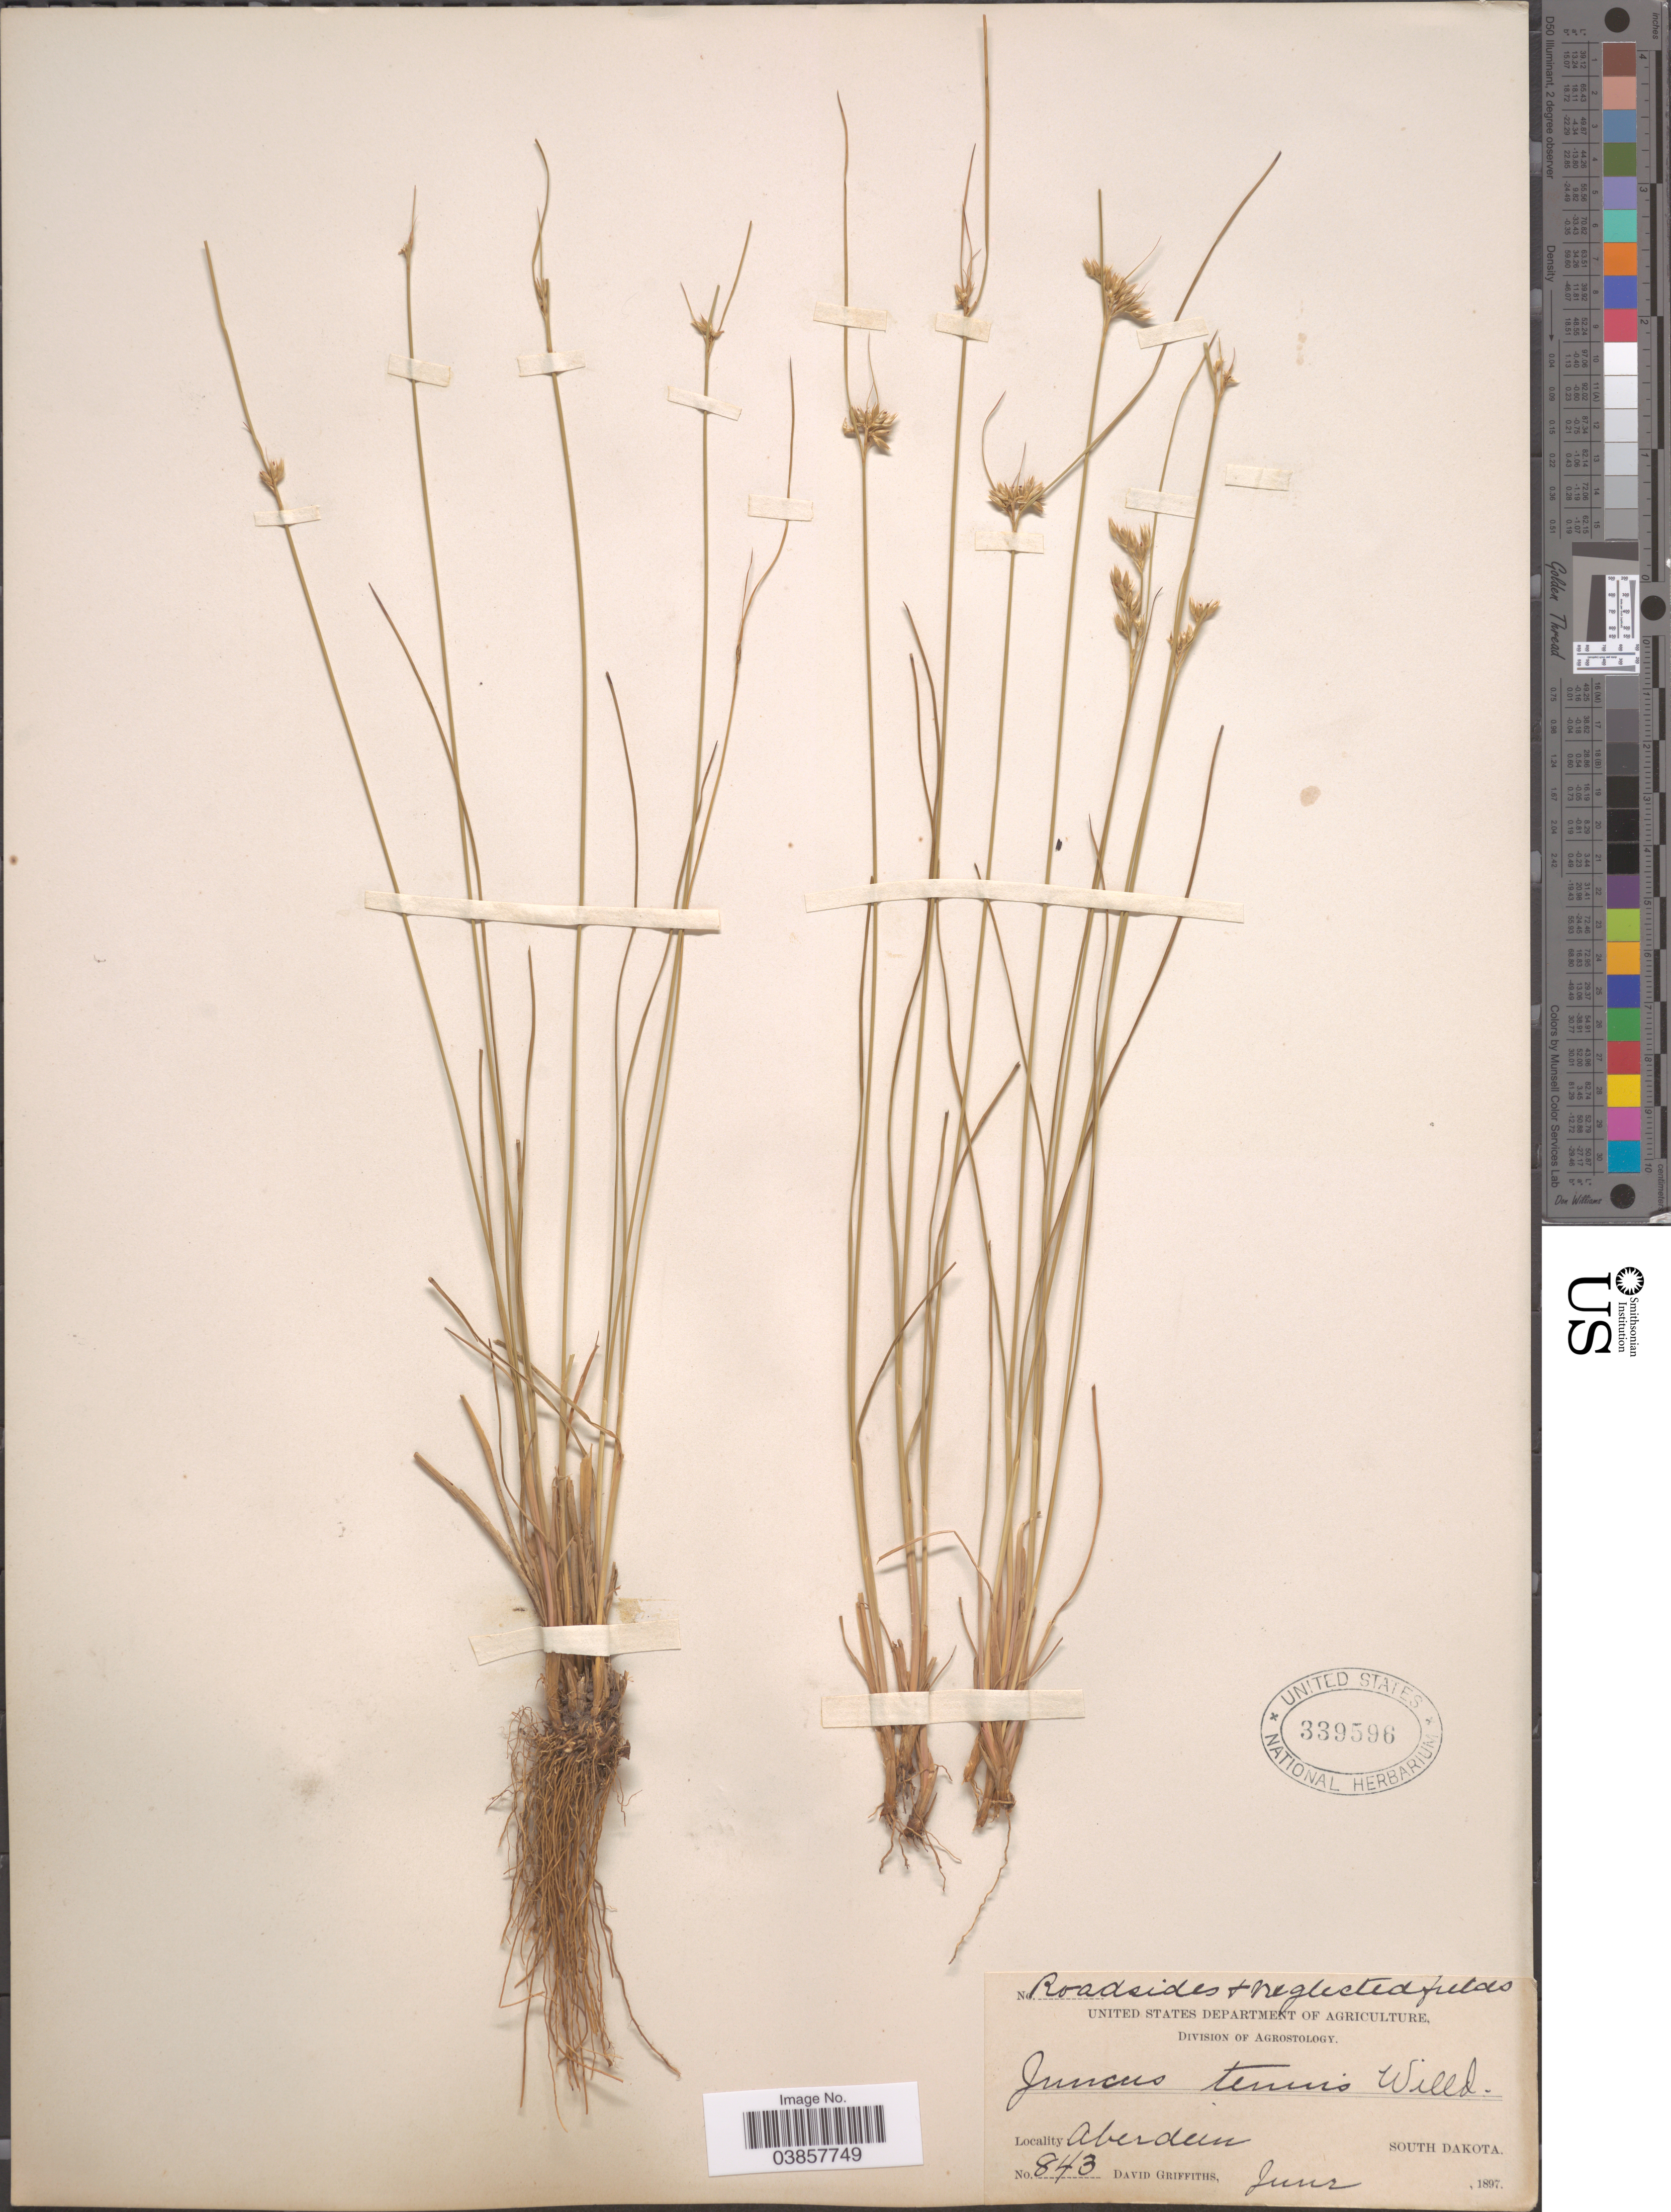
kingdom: Plantae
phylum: Tracheophyta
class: Liliopsida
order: Poales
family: Juncaceae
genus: Juncus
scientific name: Juncus tenuis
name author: Willd.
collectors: D. Griffiths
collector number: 843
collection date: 1897-06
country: United States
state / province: South Dakota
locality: Aberdeen.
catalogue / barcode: US 339596